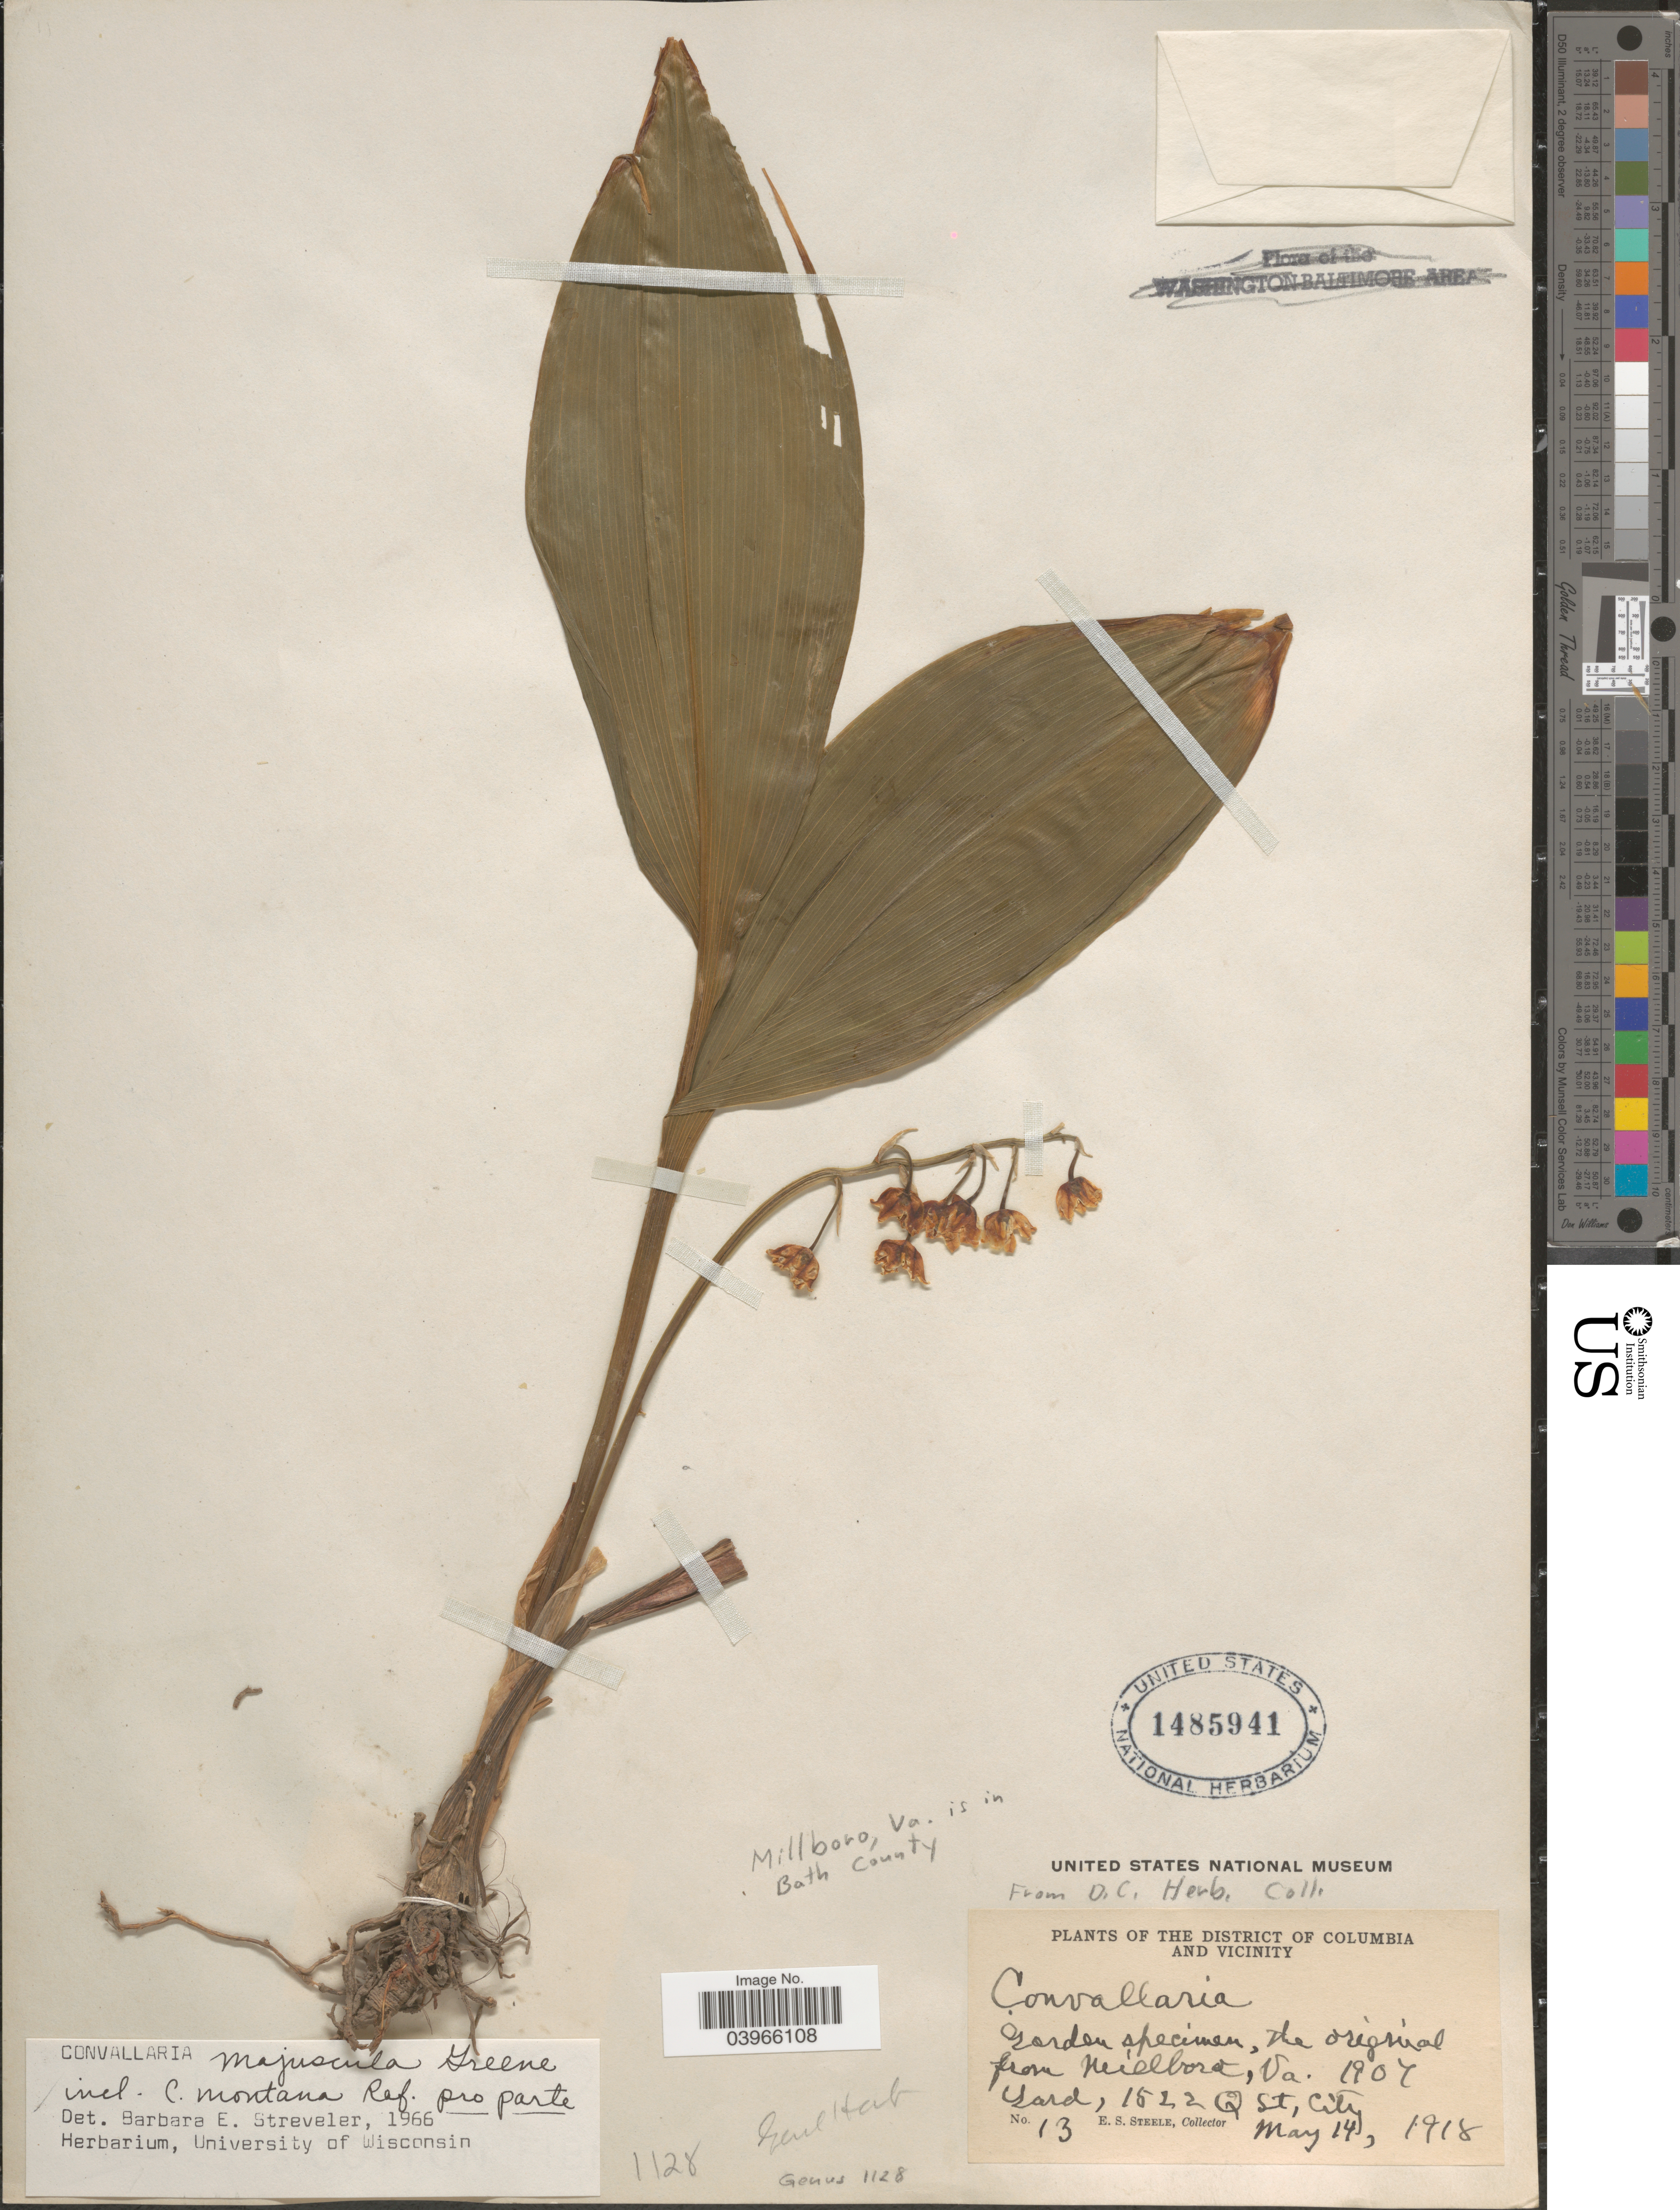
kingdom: Plantae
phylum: Tracheophyta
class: Liliopsida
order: Asparagales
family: Asparagaceae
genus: Convallaria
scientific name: Convallaria majalis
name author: L.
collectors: E. Steele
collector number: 13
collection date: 1918-05-14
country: United States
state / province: District of Columbia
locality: The District of Colombia and vicinity.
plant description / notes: "Garden specimen, the original from Millboro, Va. 1907"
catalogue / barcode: US 1485941